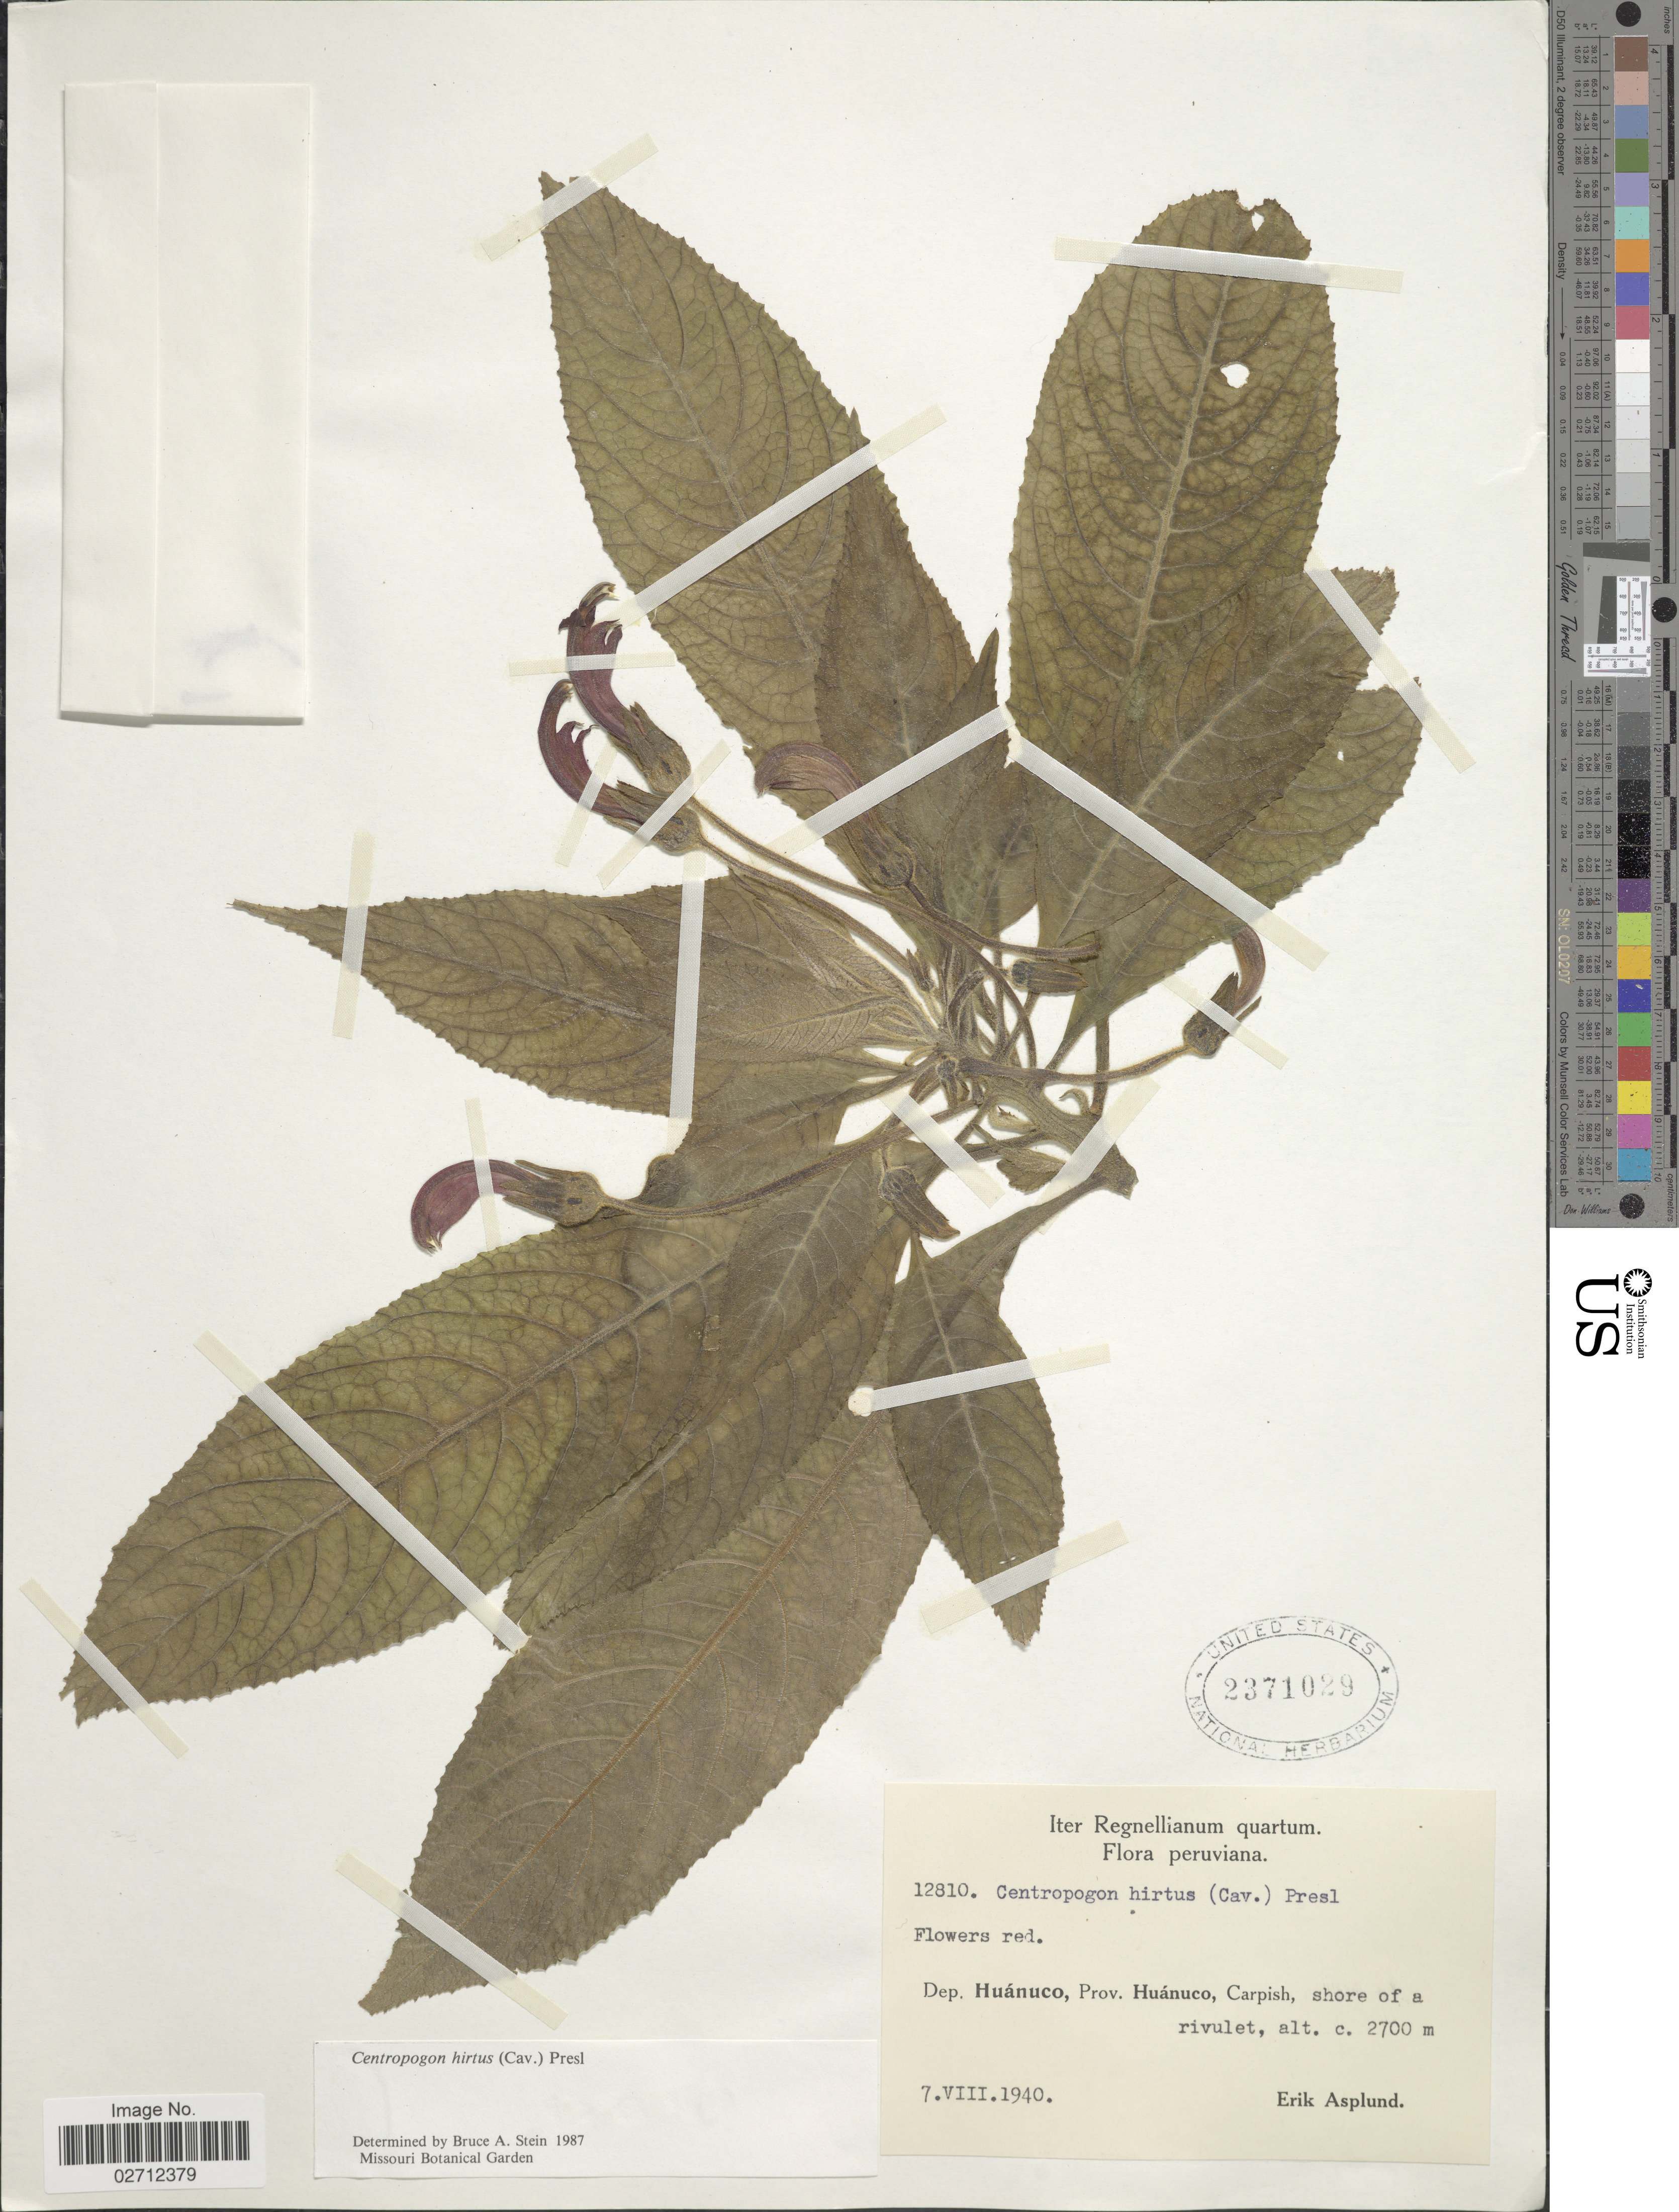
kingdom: Plantae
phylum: Tracheophyta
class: Magnoliopsida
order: Asterales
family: Campanulaceae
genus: Centropogon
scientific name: Centropogon hirtus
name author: (G. Don) C. Presl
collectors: E. Asplund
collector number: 12810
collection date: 1940-08-07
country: Peru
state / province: Huánuco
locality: Dep. Huánuco, Carpish, shore of a rivulet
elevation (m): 2700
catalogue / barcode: US 2371029